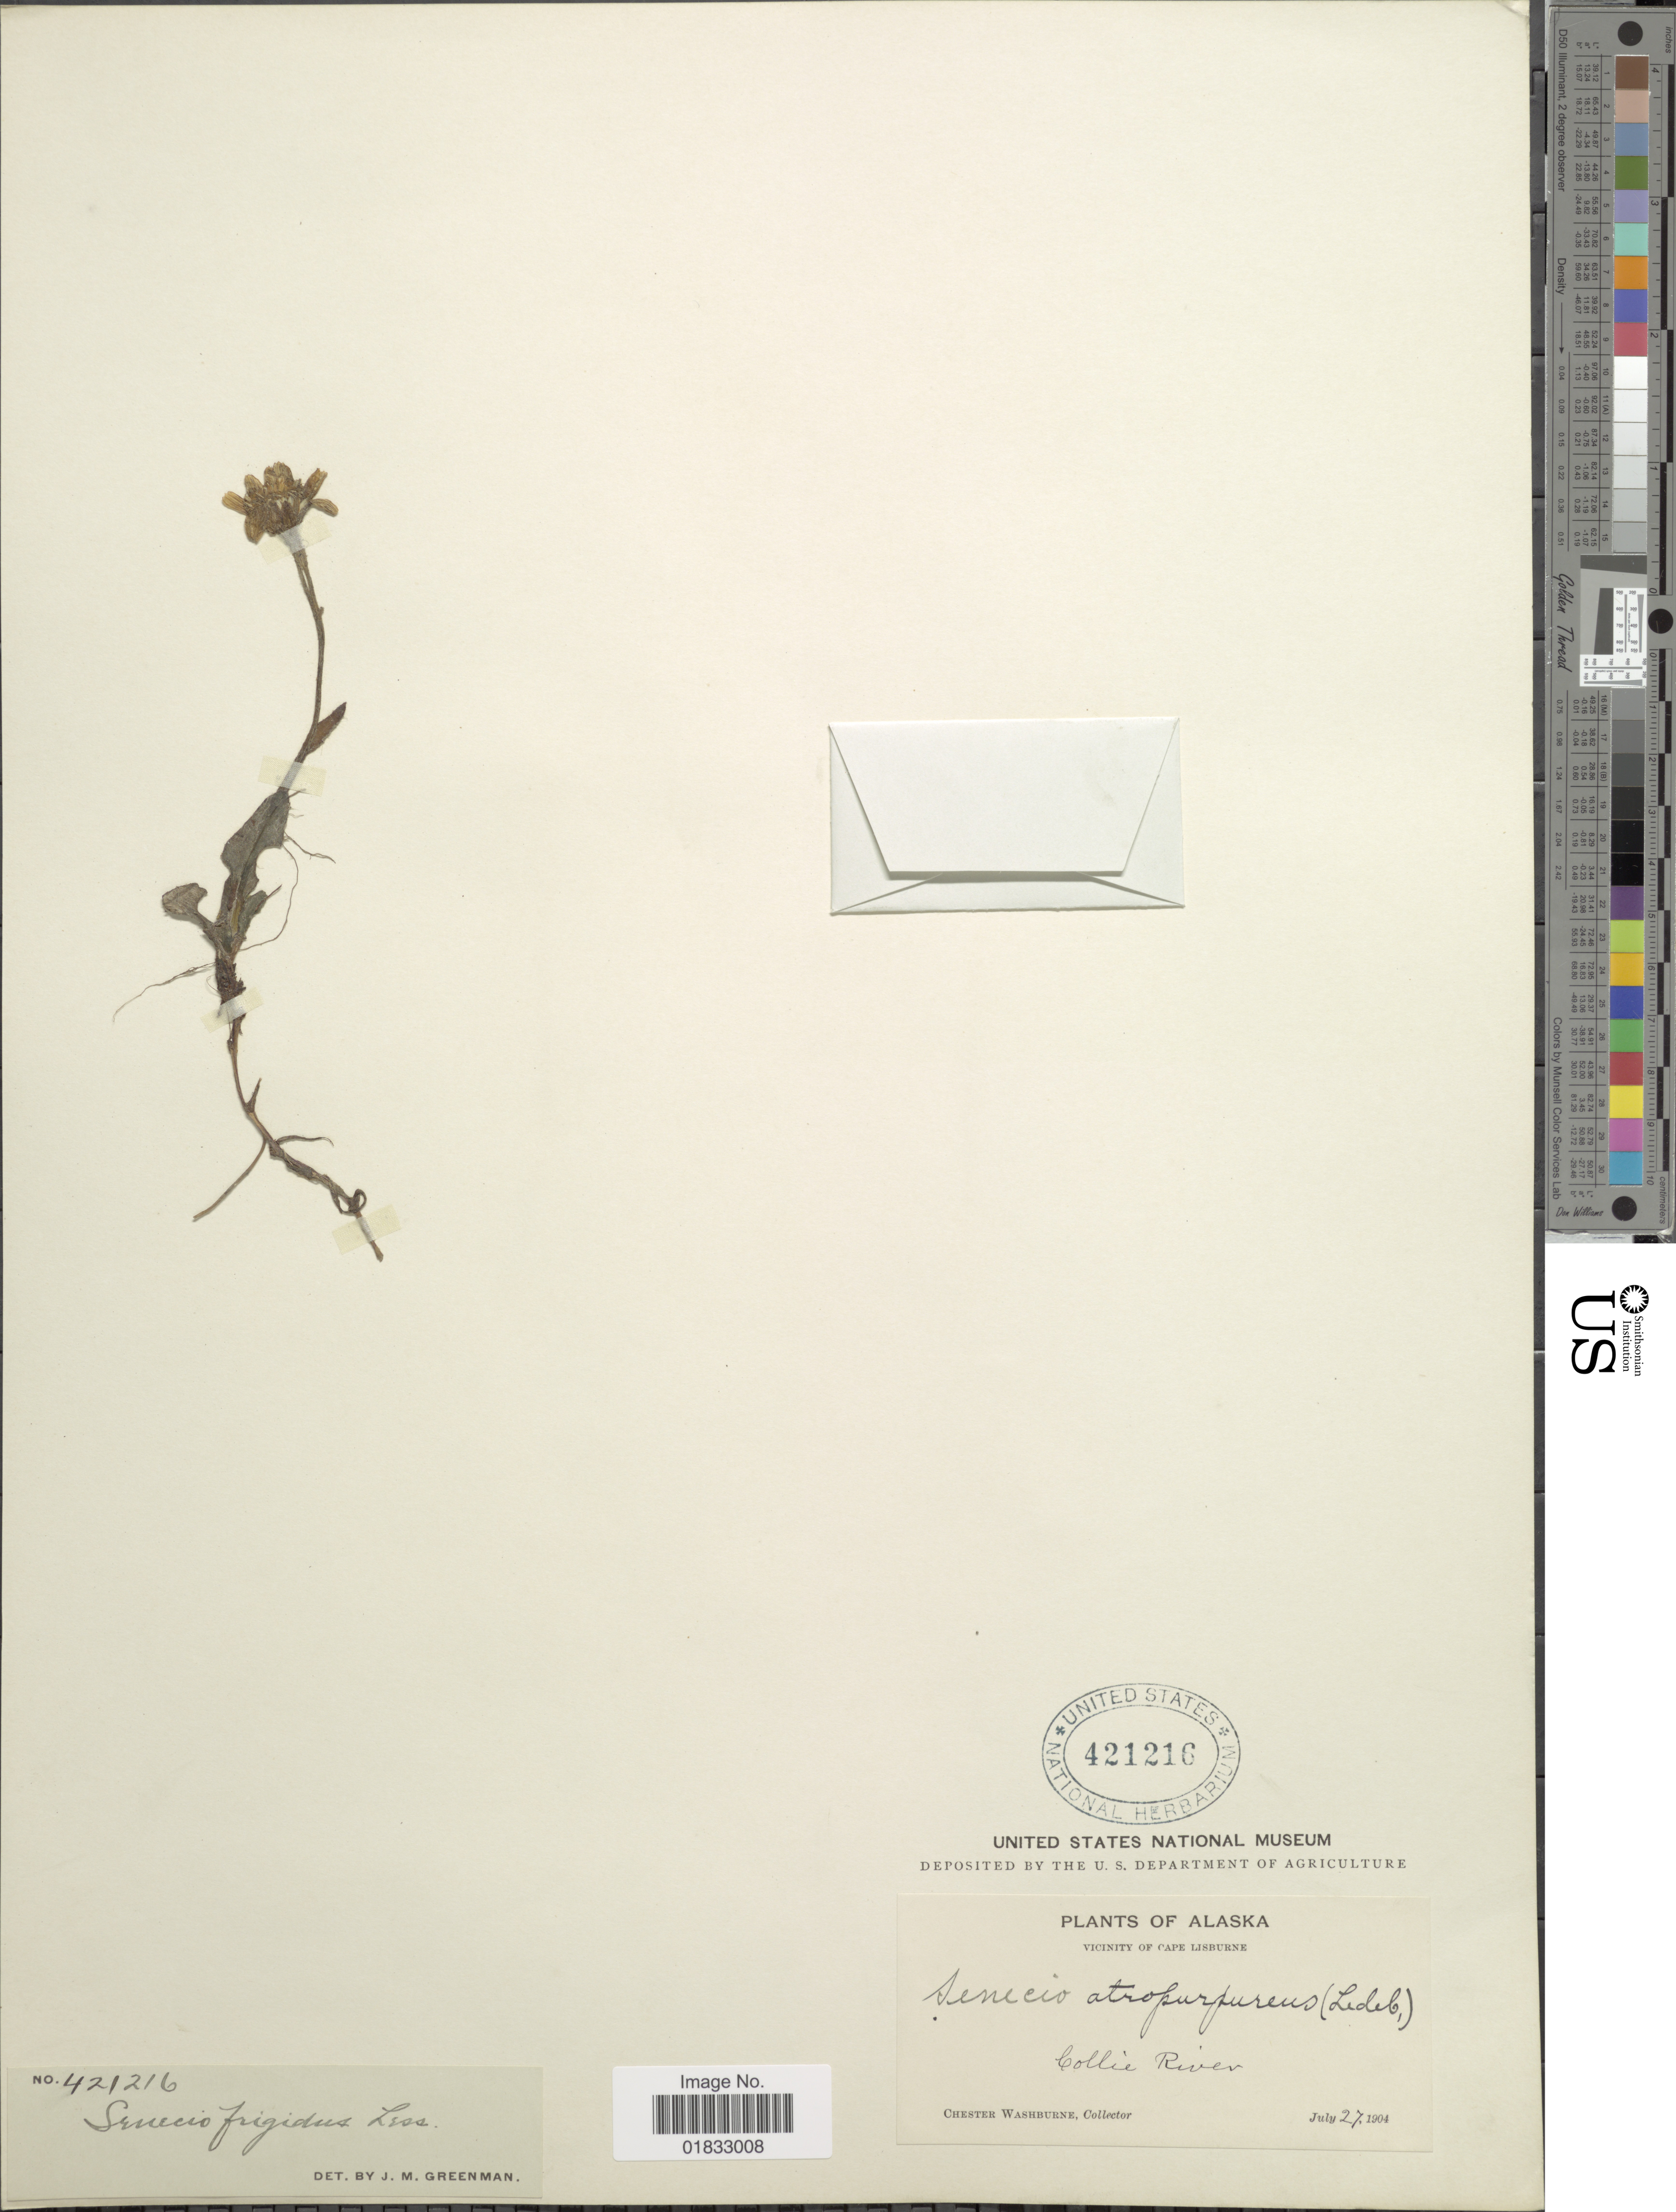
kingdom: Plantae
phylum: Tracheophyta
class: Magnoliopsida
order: Asterales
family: Asteraceae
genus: Tephroseris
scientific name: Tephroseris frigida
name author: (Richardson) Holub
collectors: C. Washburne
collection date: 1904-07-27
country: United States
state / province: Alaska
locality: Vicinity of Cape Lisburne, Collie River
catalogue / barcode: US 421216